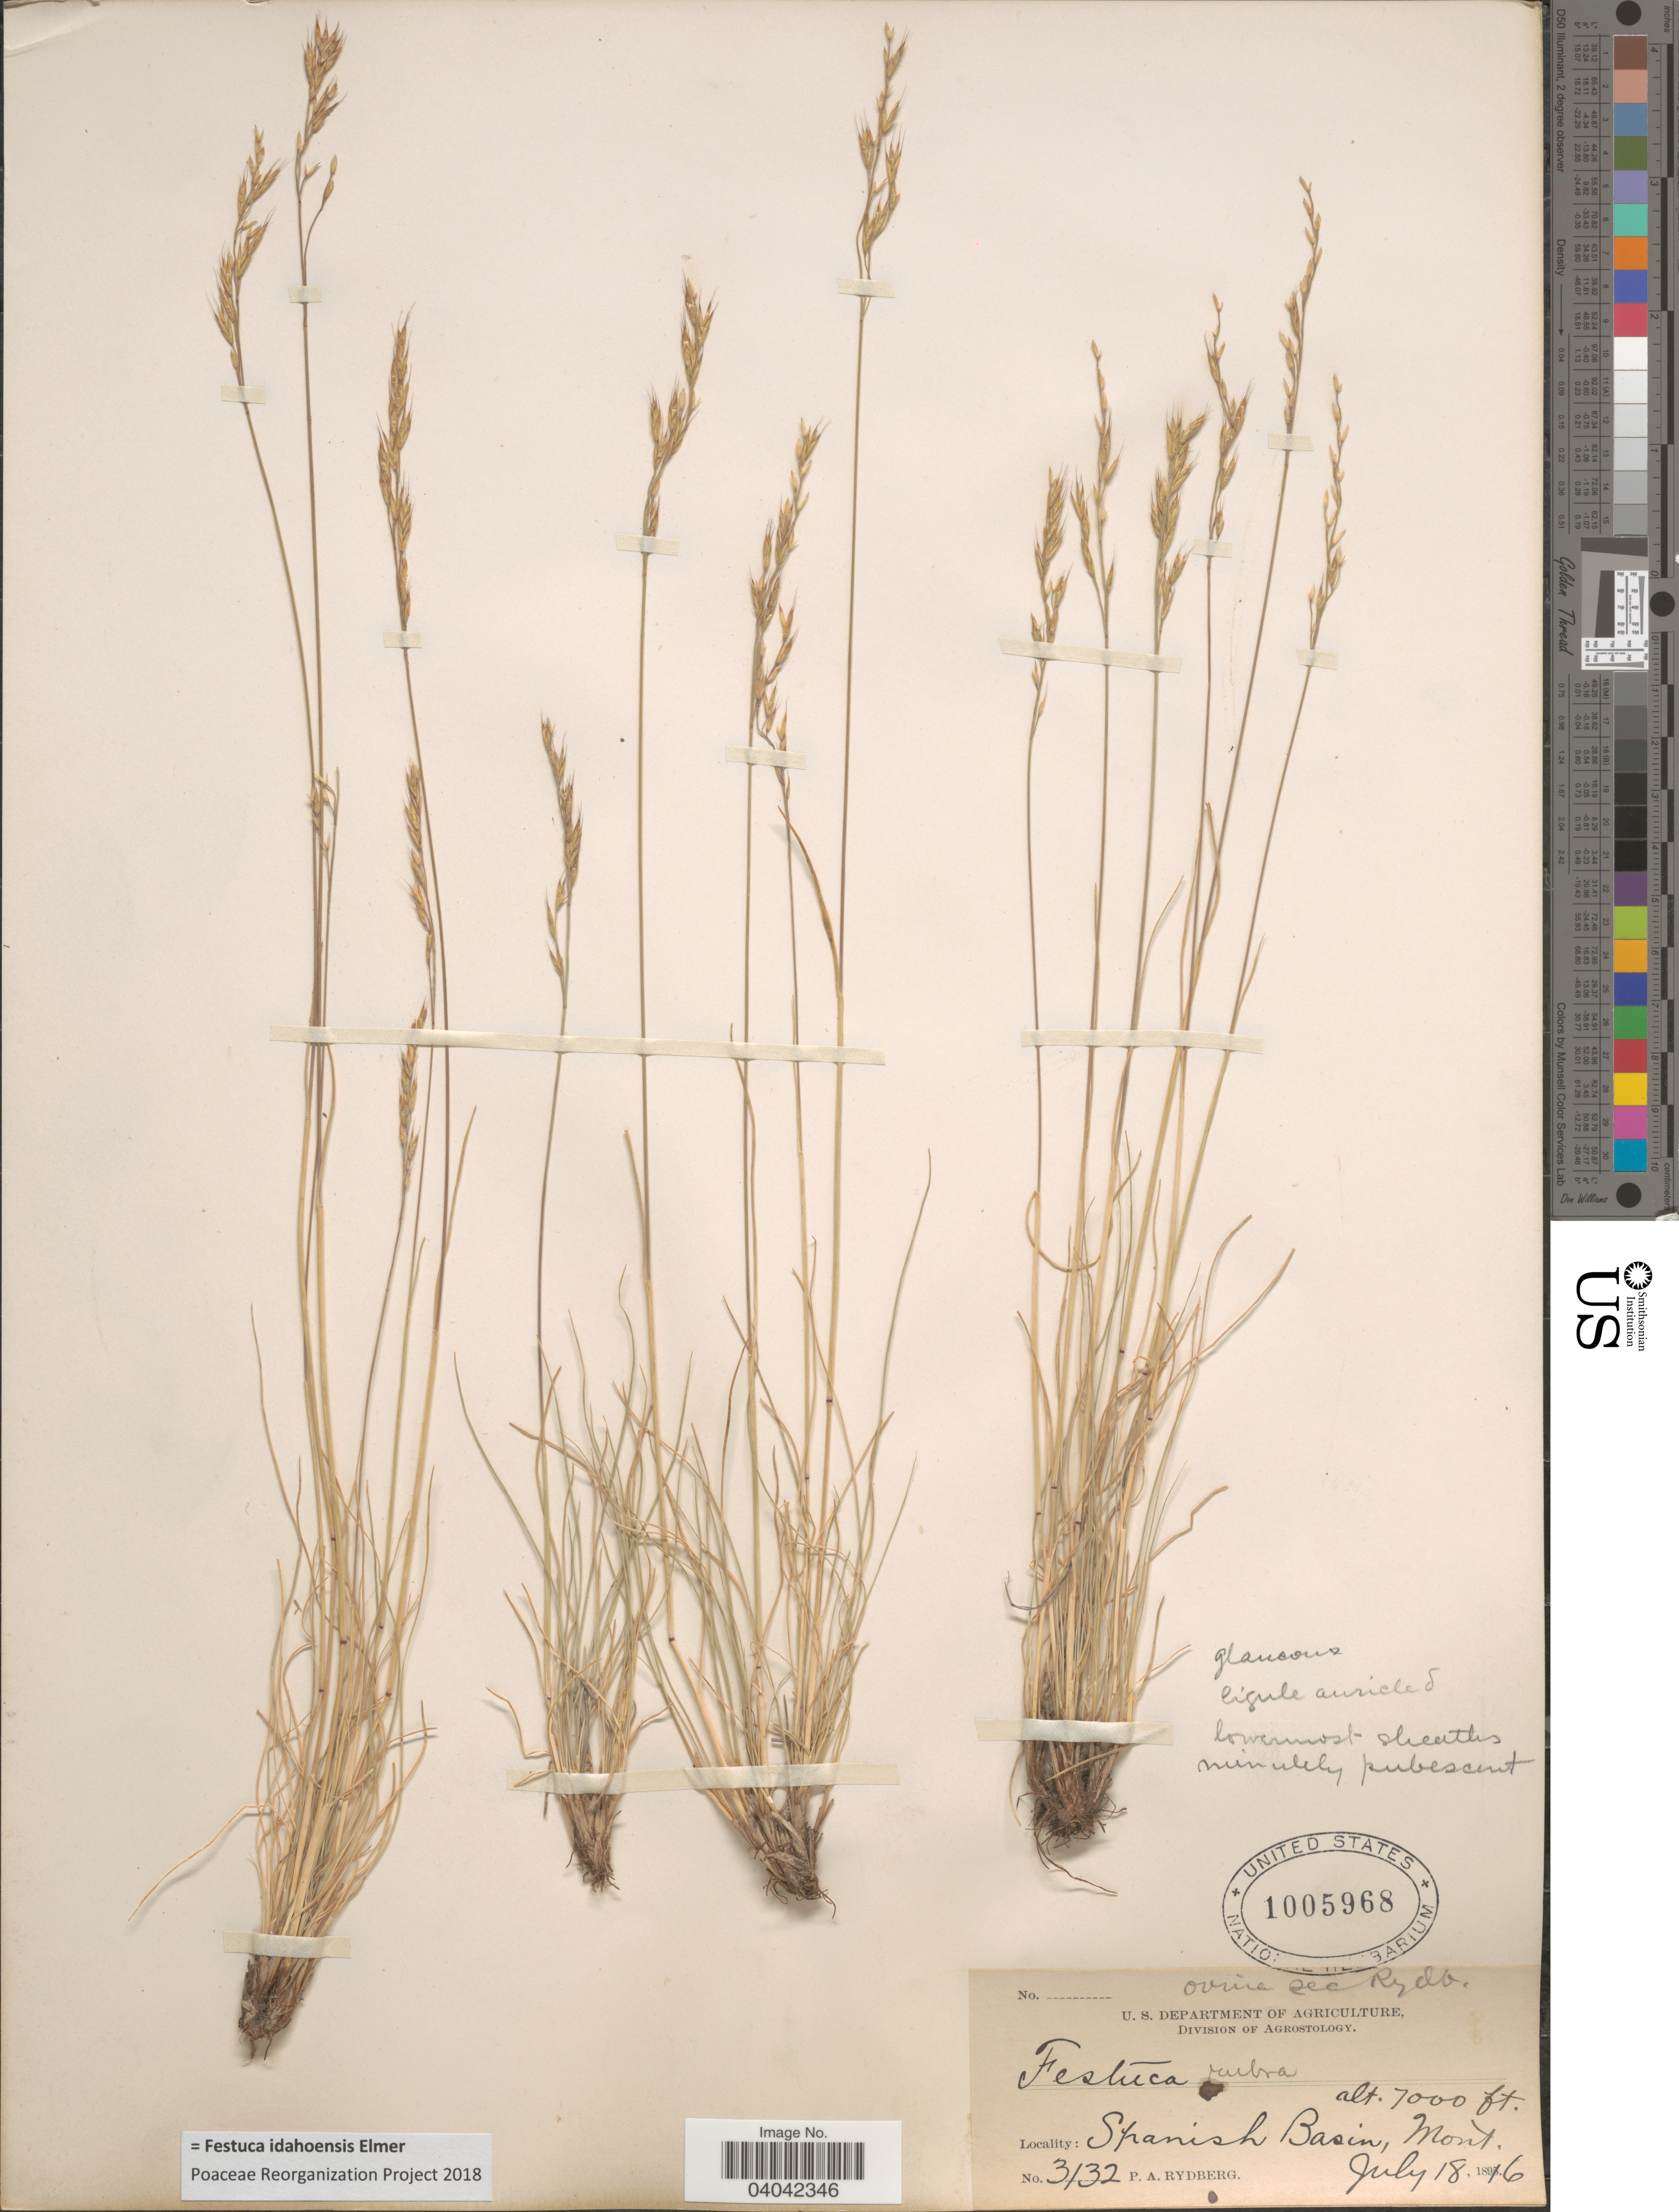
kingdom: Plantae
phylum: Tracheophyta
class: Liliopsida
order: Poales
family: Poaceae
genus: Festuca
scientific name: Festuca idahoensis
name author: Elmer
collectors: P. A. Rydberg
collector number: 3132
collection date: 1816-07-18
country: United States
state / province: Montana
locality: Spanish Basin.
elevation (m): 2134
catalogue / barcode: US 1005968